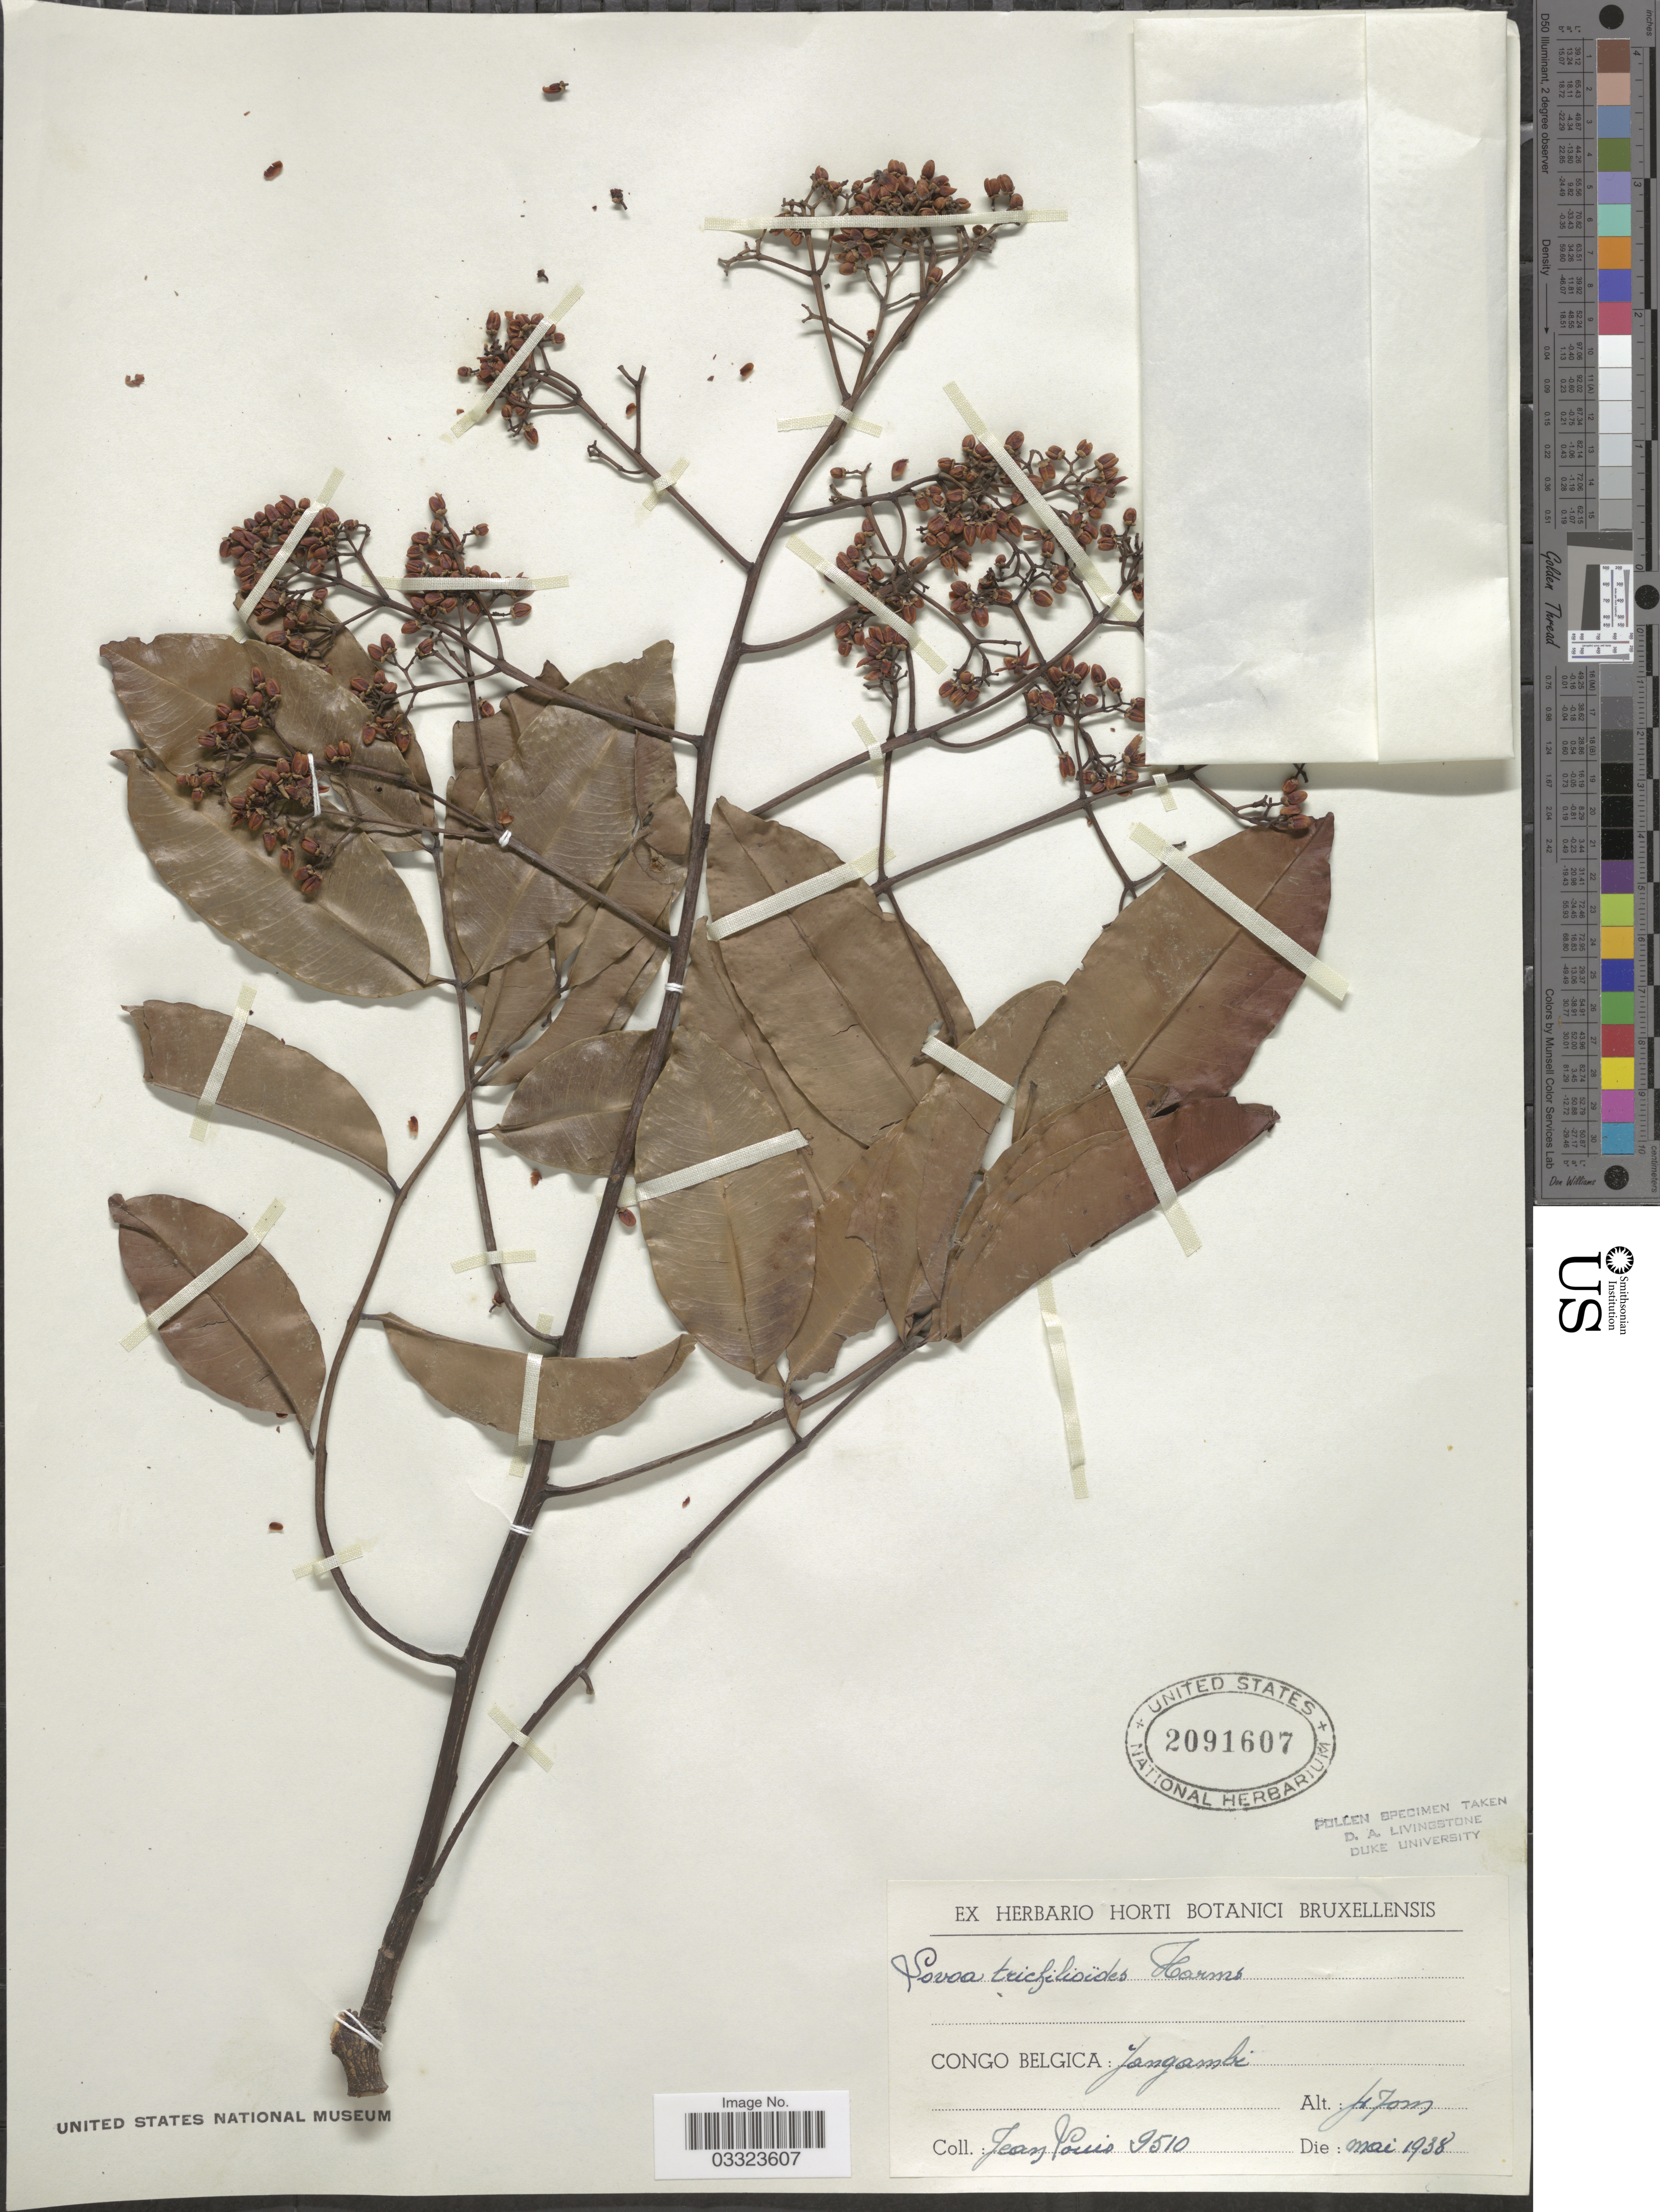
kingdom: Plantae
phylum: Tracheophyta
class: Magnoliopsida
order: Sapindales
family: Meliaceae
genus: Lovoa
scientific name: Lovoa trichilioides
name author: Harms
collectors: J. Louis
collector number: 9510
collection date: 1938-05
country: Congo, Democratic Republic of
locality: Congo Belgica: Yangambi.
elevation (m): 470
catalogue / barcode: US 2091607